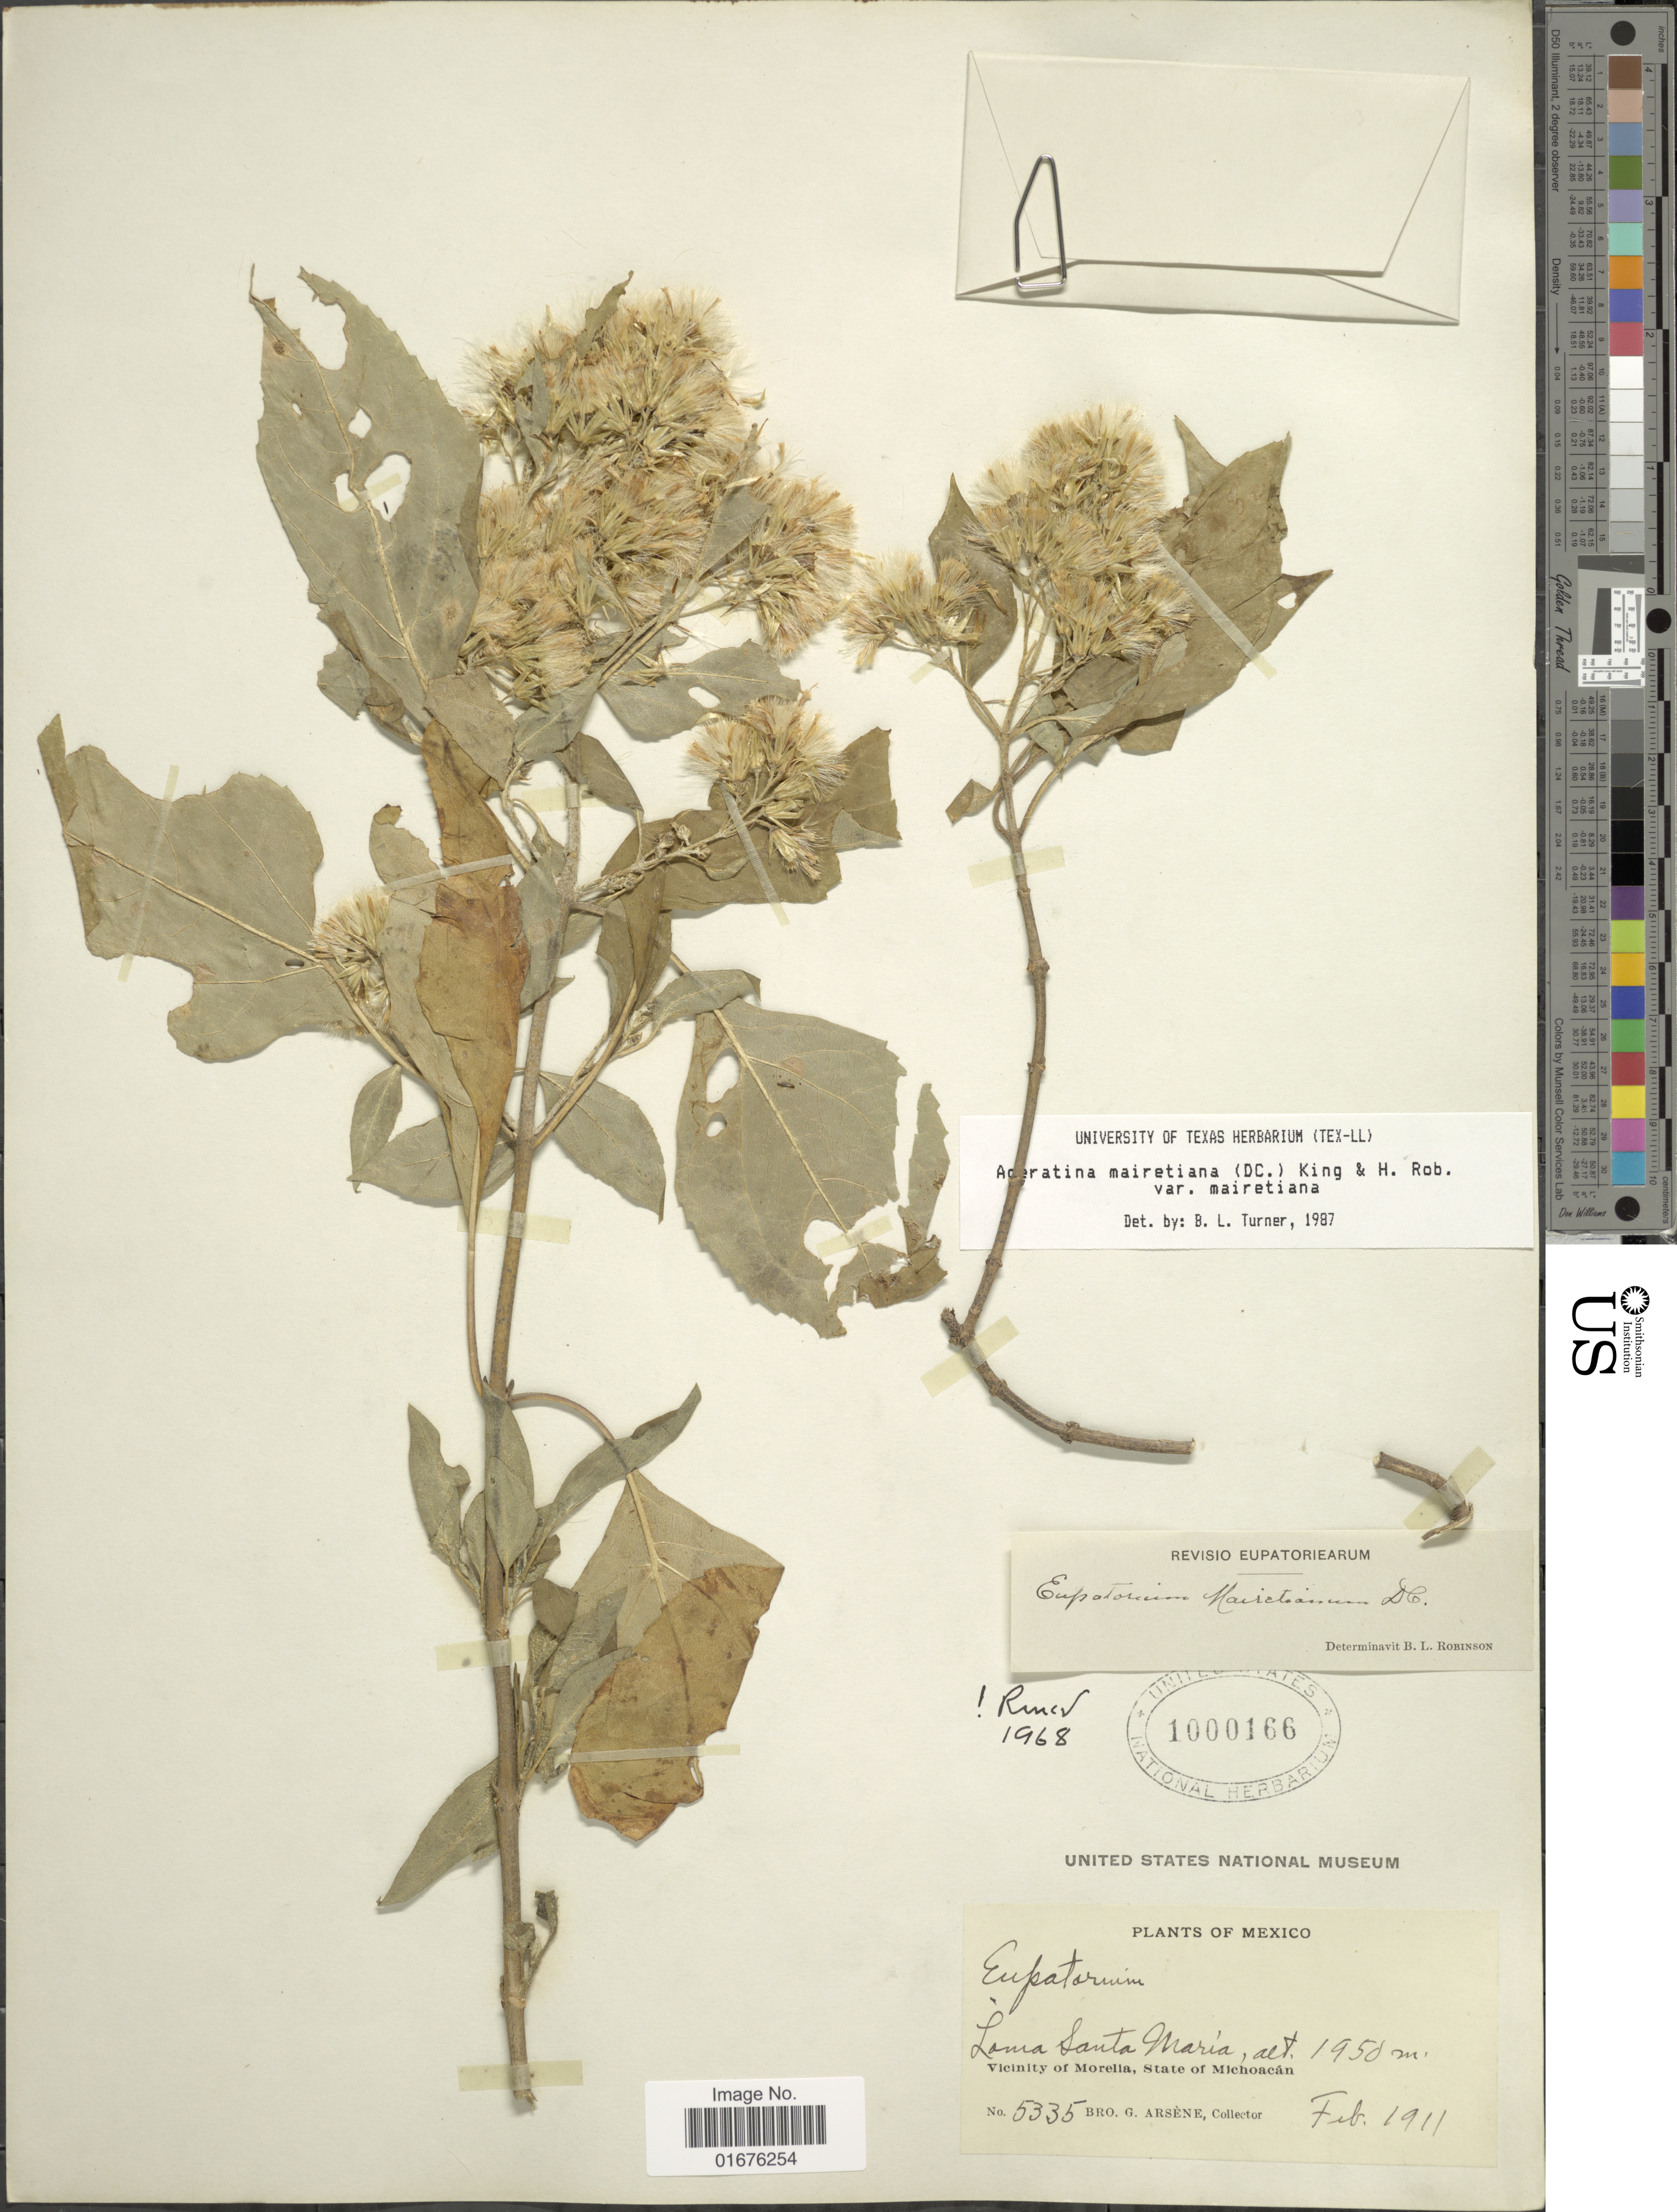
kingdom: Plantae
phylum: Tracheophyta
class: Magnoliopsida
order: Asterales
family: Asteraceae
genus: Ageratina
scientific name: Ageratina mairetiana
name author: (DC.) R.M. King & H. Rob.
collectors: Bro. G. Arsène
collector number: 5335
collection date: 1911-02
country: Mexico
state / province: Michoacán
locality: Loma Santa María, Vicinity of Morelia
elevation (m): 1950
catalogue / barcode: US 1000166